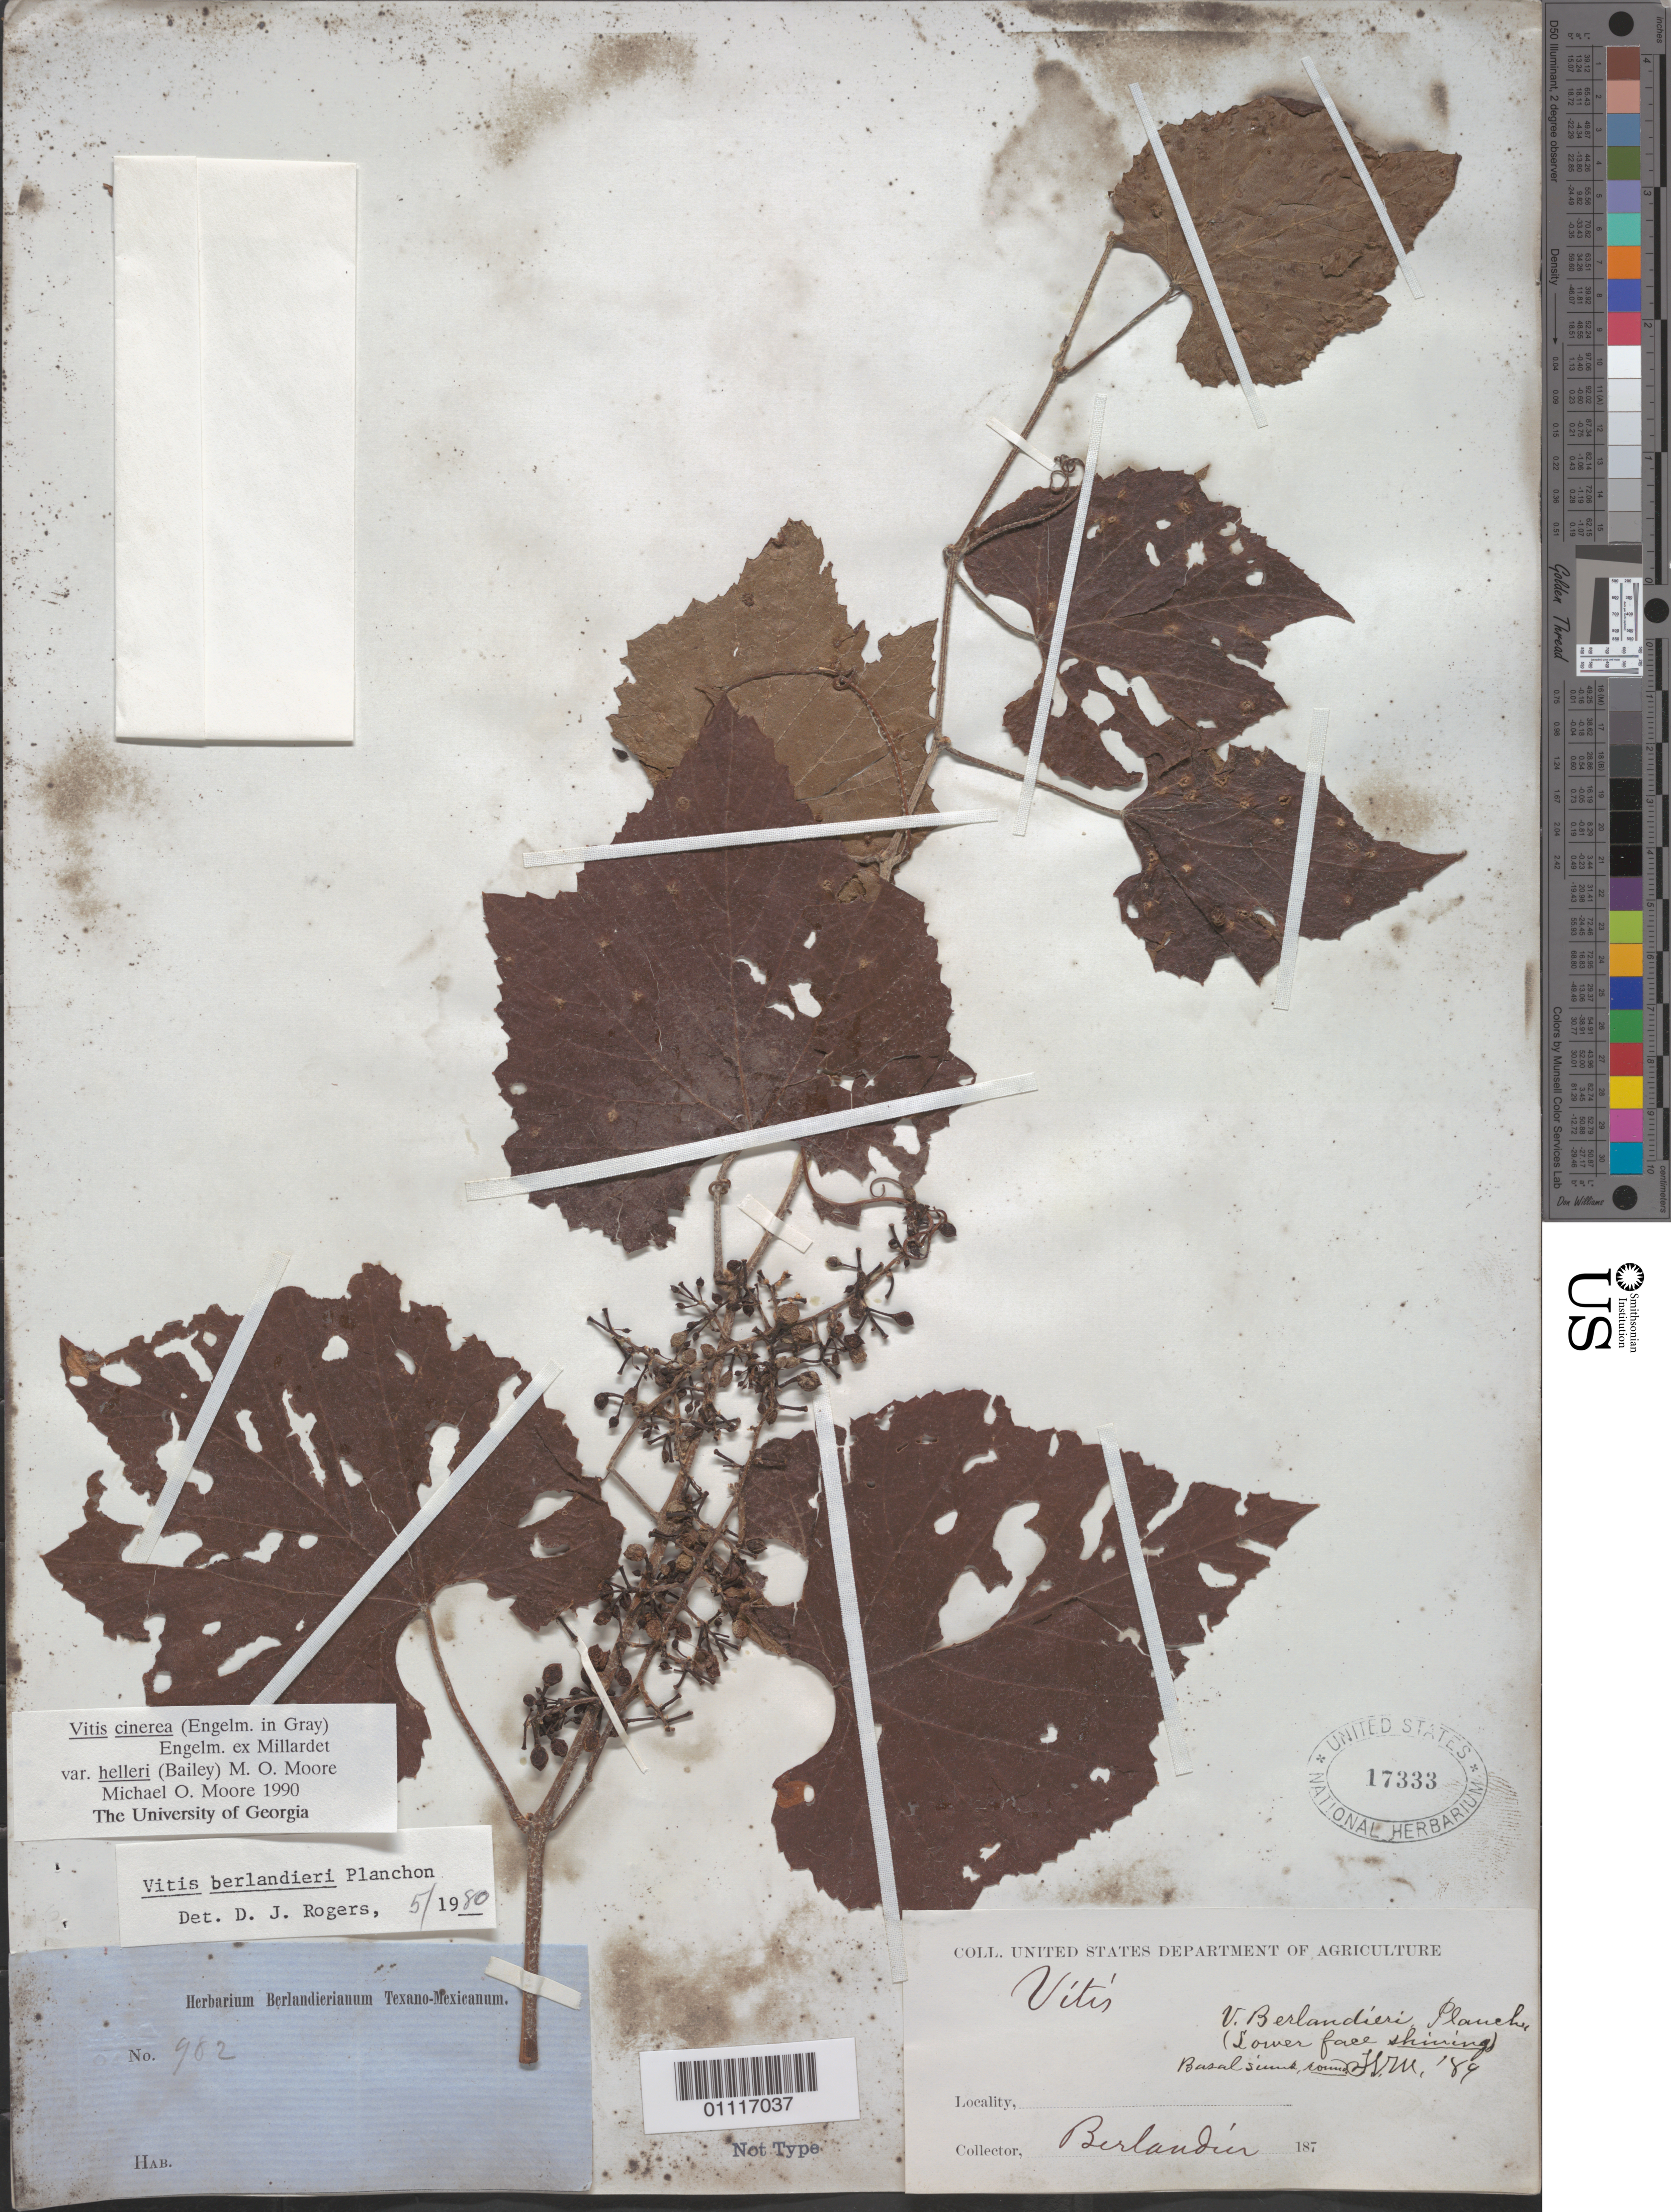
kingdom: Plantae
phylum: Tracheophyta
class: Magnoliopsida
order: Vitales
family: Vitaceae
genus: Vitis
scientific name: Vitis cinerea var. helleri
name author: (L.H. Bailey) M.O. Moore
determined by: Moore, M. O.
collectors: J. L. Berlandier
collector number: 982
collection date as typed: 187-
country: United States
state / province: Texas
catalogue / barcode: US 17333